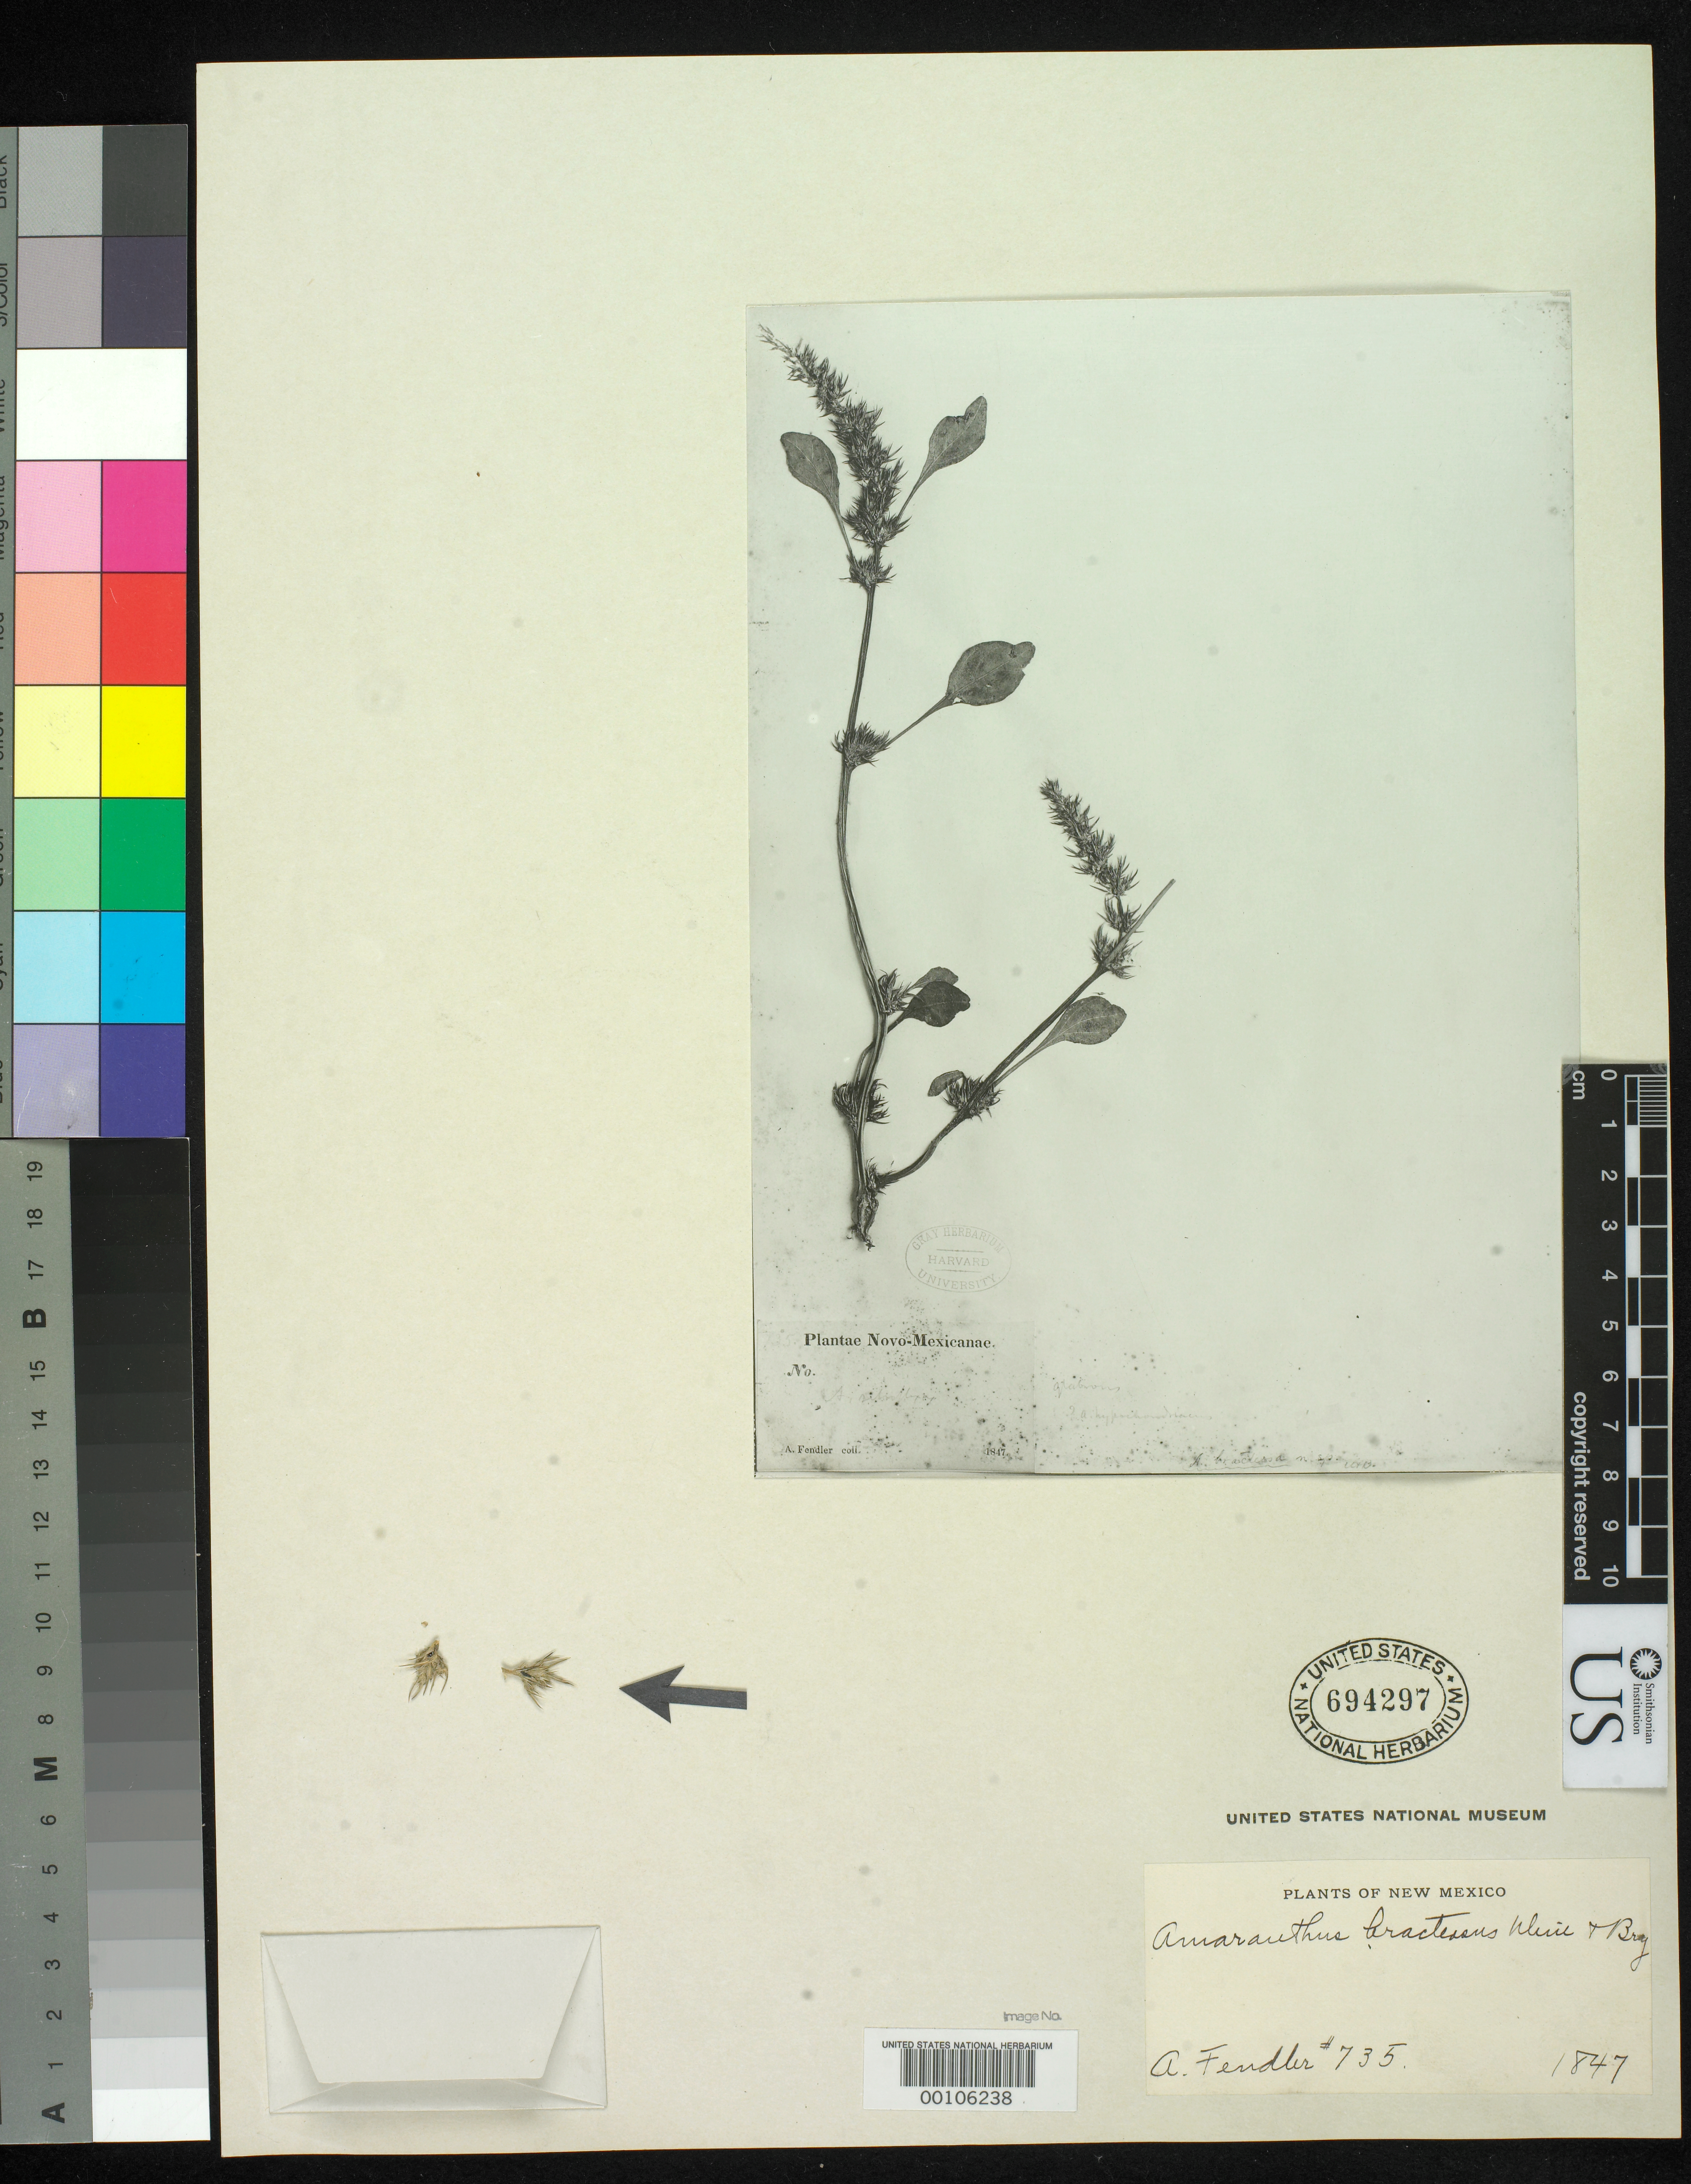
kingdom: Plantae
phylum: Tracheophyta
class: Magnoliopsida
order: Caryophyllales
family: Amaranthaceae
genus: Amaranthus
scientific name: Amaranthus bracteosus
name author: Uline & W.L. Bray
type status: Type Material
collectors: A. Fendler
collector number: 735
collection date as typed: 1847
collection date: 1847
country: United States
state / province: New Mexico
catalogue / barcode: US 694297